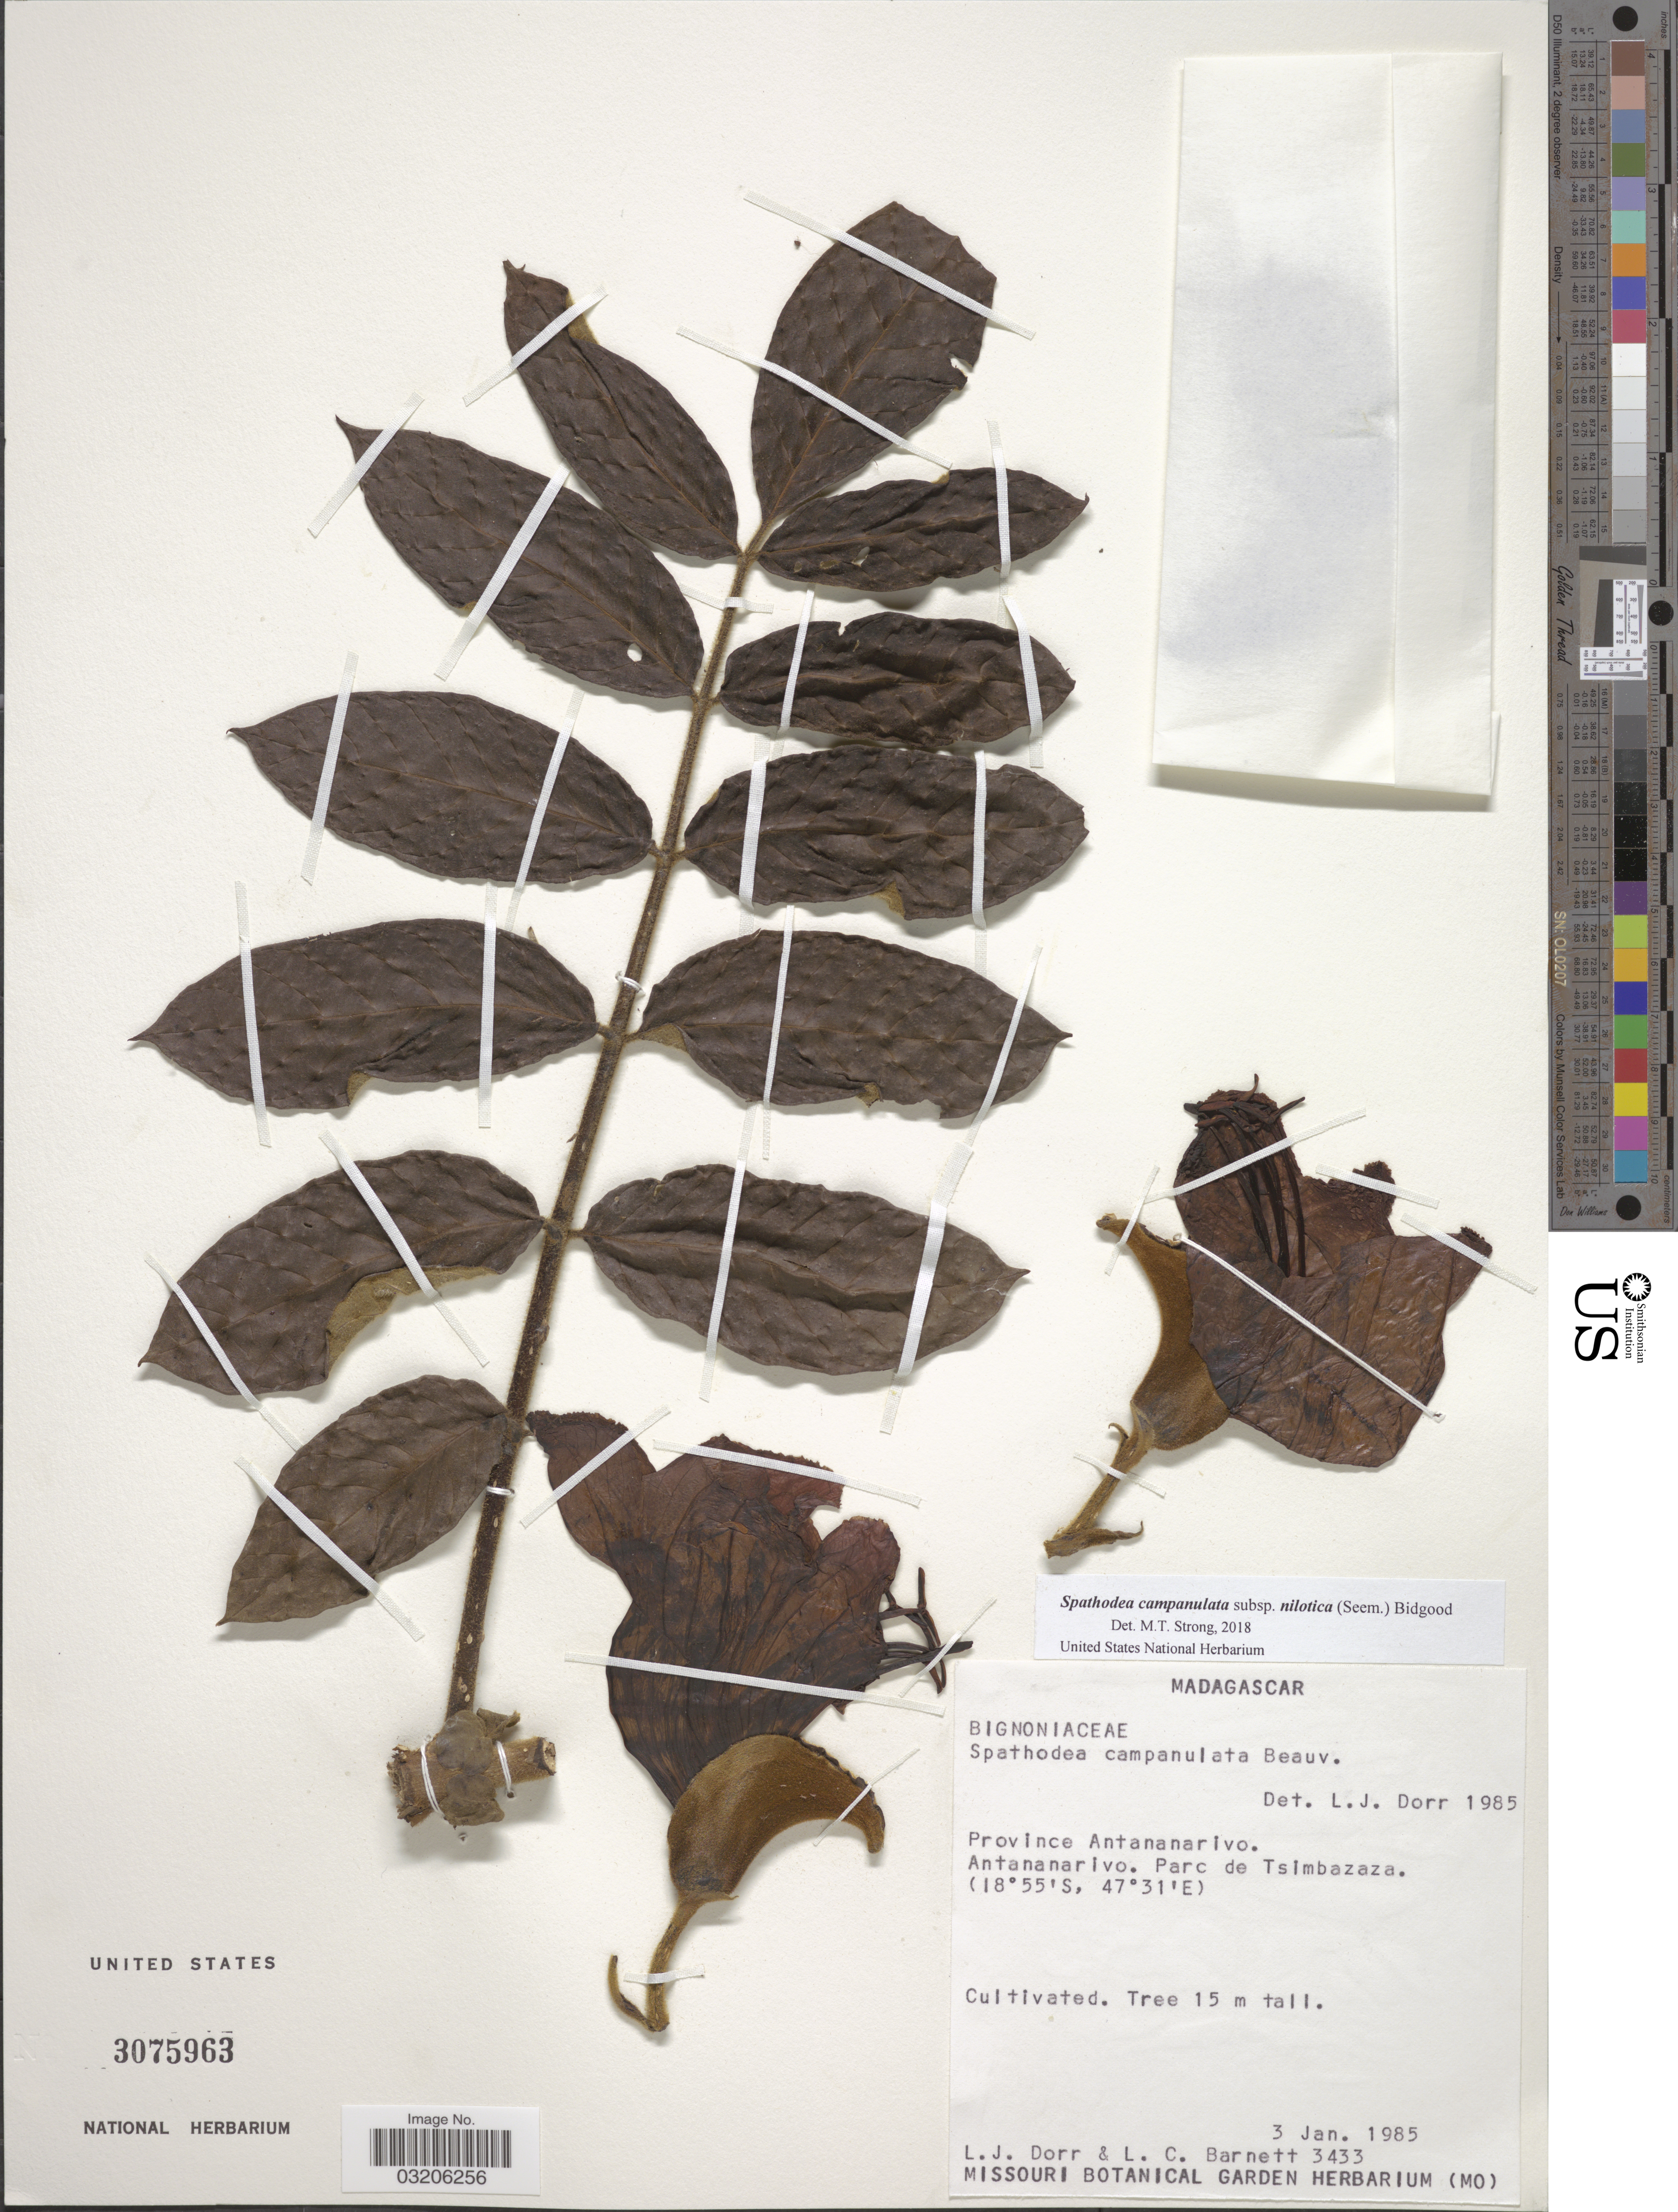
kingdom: Plantae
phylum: Tracheophyta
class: Magnoliopsida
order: Lamiales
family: Bignoniaceae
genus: Spathodea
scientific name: Spathodea campanulata subsp. nilotica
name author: (Seem.) Bidgood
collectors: L. J. Dorr & L. C. Barnett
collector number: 3433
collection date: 1985-01-03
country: Madagascar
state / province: Analamanga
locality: Parc de Tsimbazaza.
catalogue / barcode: US 3075963